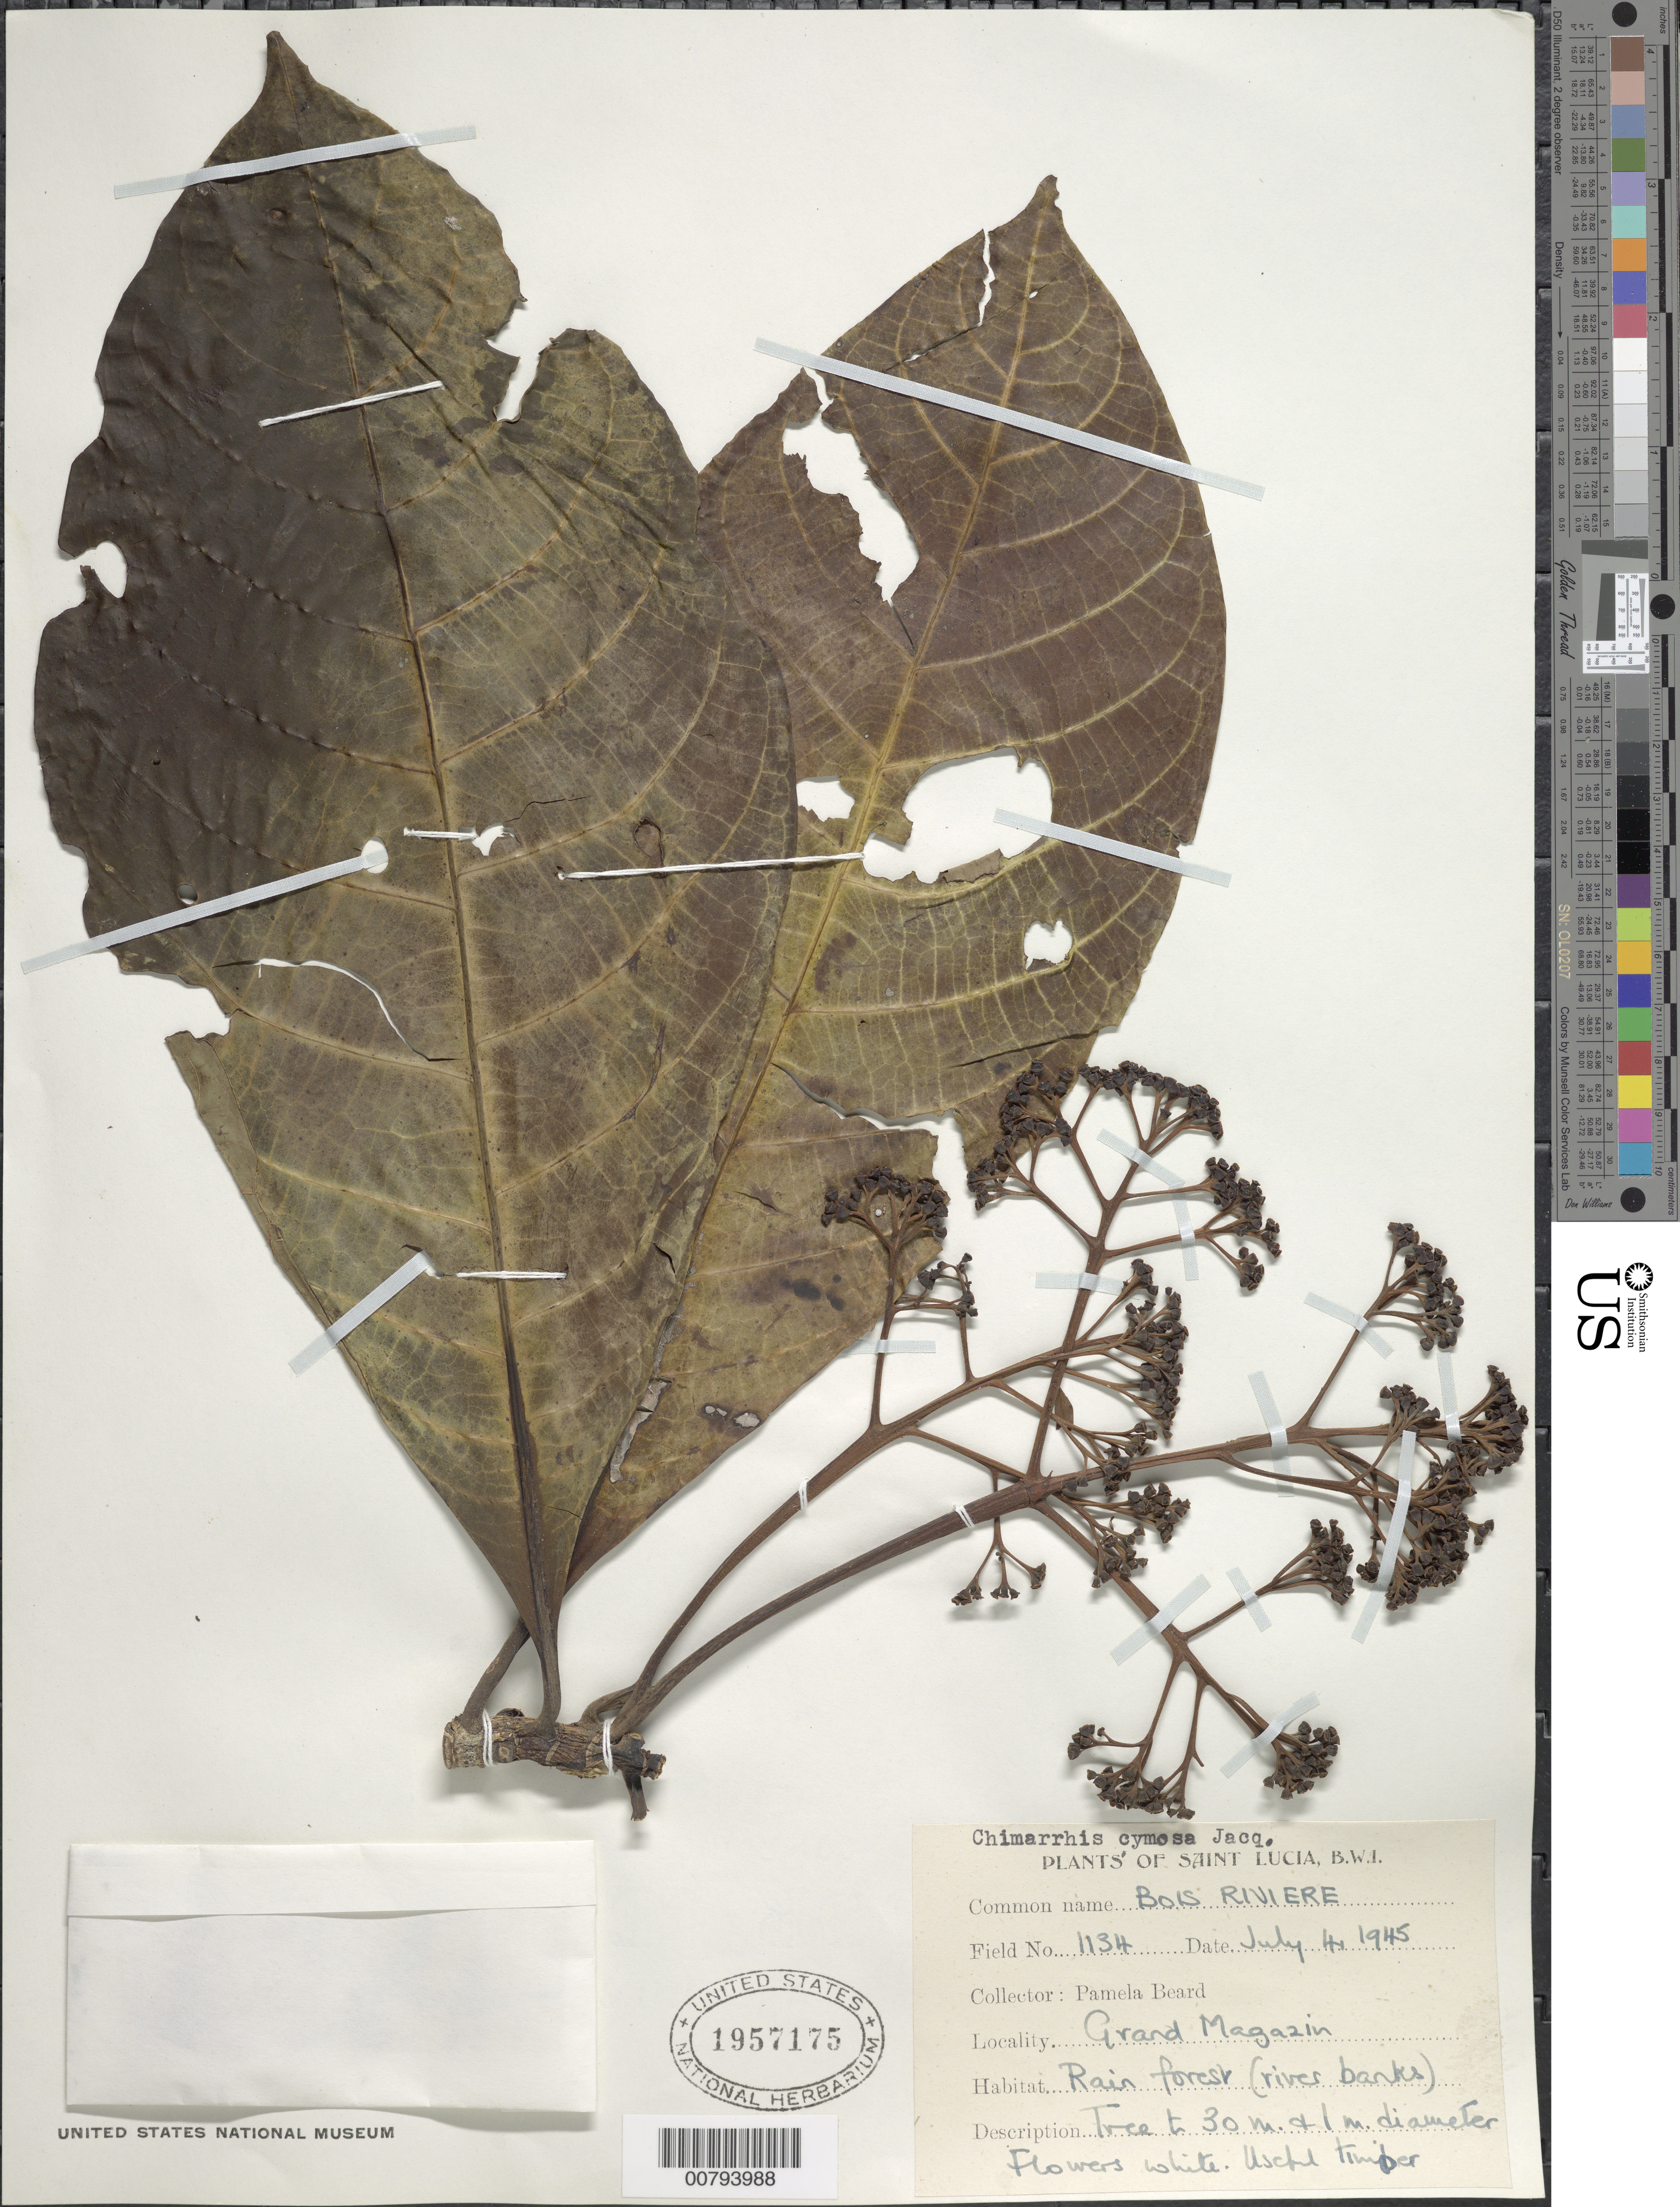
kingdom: Plantae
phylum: Tracheophyta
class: Magnoliopsida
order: Gentianales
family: Rubiaceae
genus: Chimarrhis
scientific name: Chimarrhis cymosa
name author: Jacq.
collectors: P. Beard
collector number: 1134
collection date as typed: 04 Jul 1945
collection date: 1945-07-04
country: St. Lucia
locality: Grand Magazin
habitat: Rainforest, river banks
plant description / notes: Common name: Bois rivière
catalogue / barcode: US 1957175